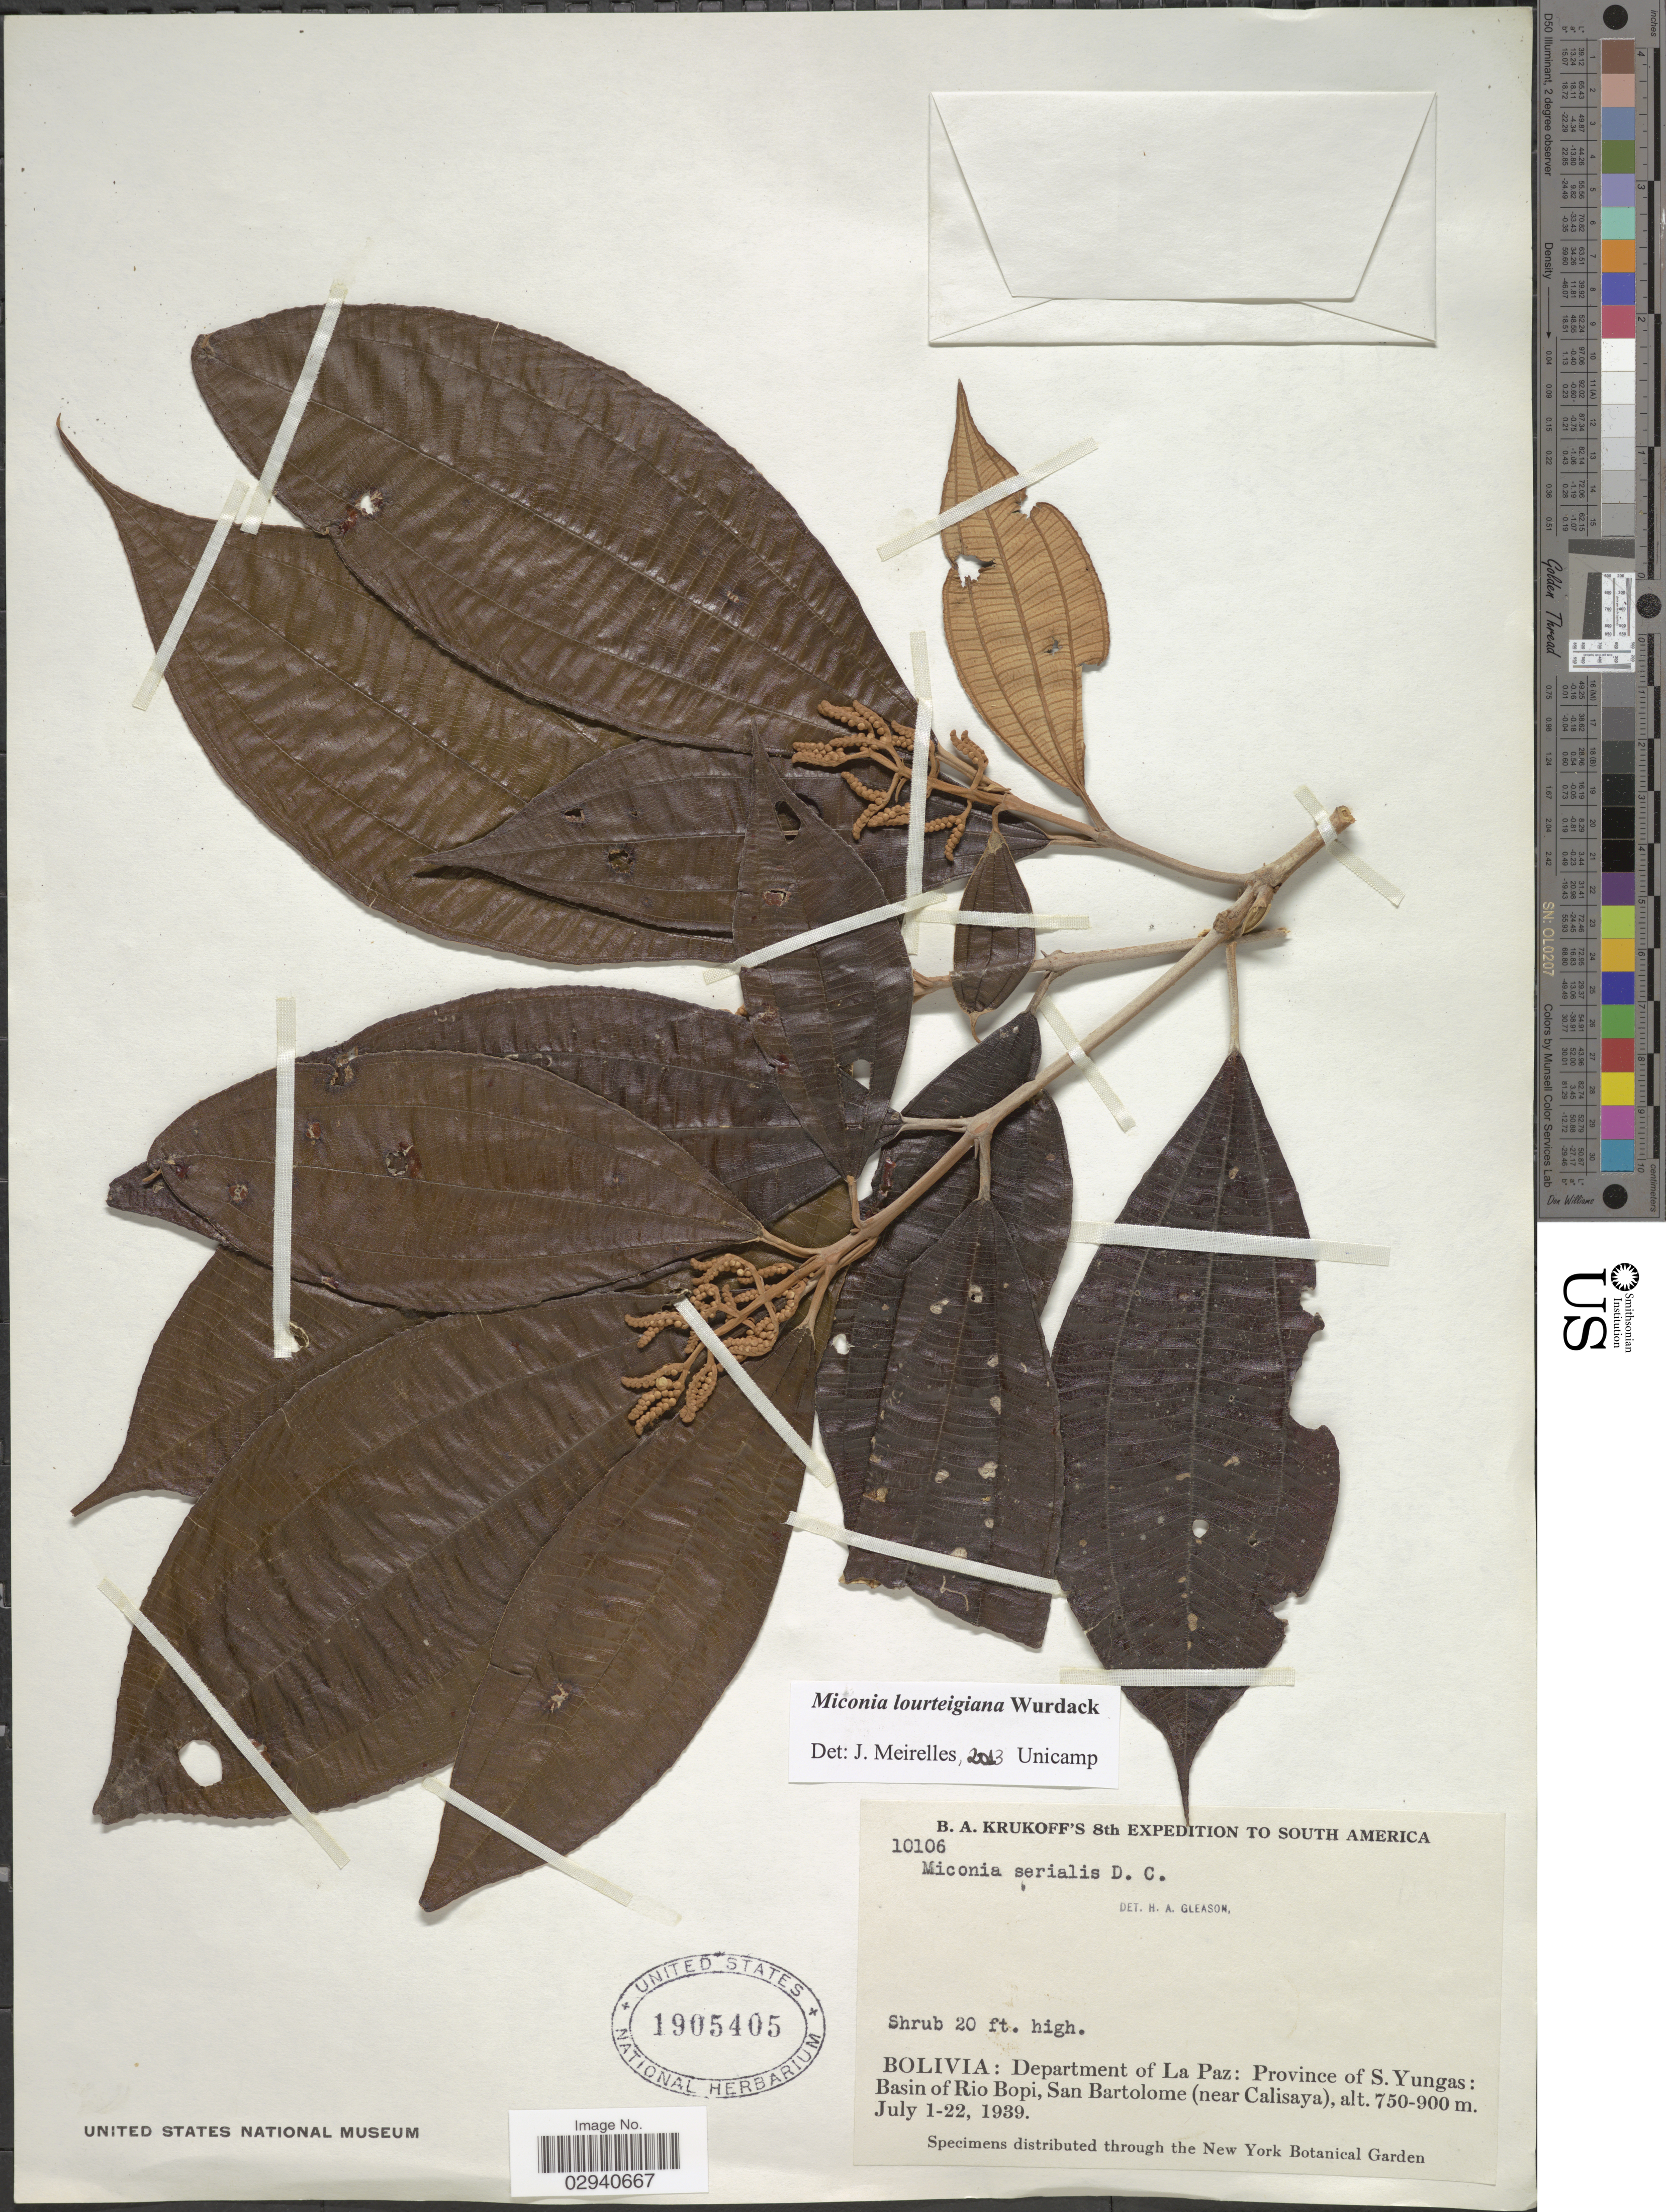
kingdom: Plantae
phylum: Tracheophyta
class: Magnoliopsida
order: Myrtales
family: Melastomataceae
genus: Miconia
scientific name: Miconia lourteigiana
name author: Wurdack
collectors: B. A. Krukoff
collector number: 10106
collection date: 1939-07-01/1939-07-22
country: Bolivia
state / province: La Paz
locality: Department of La Paz: Province of S. Yungas: Basin of Rio Bopi, San Bartolome (near Calisaya).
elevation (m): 750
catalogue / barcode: US 1905405